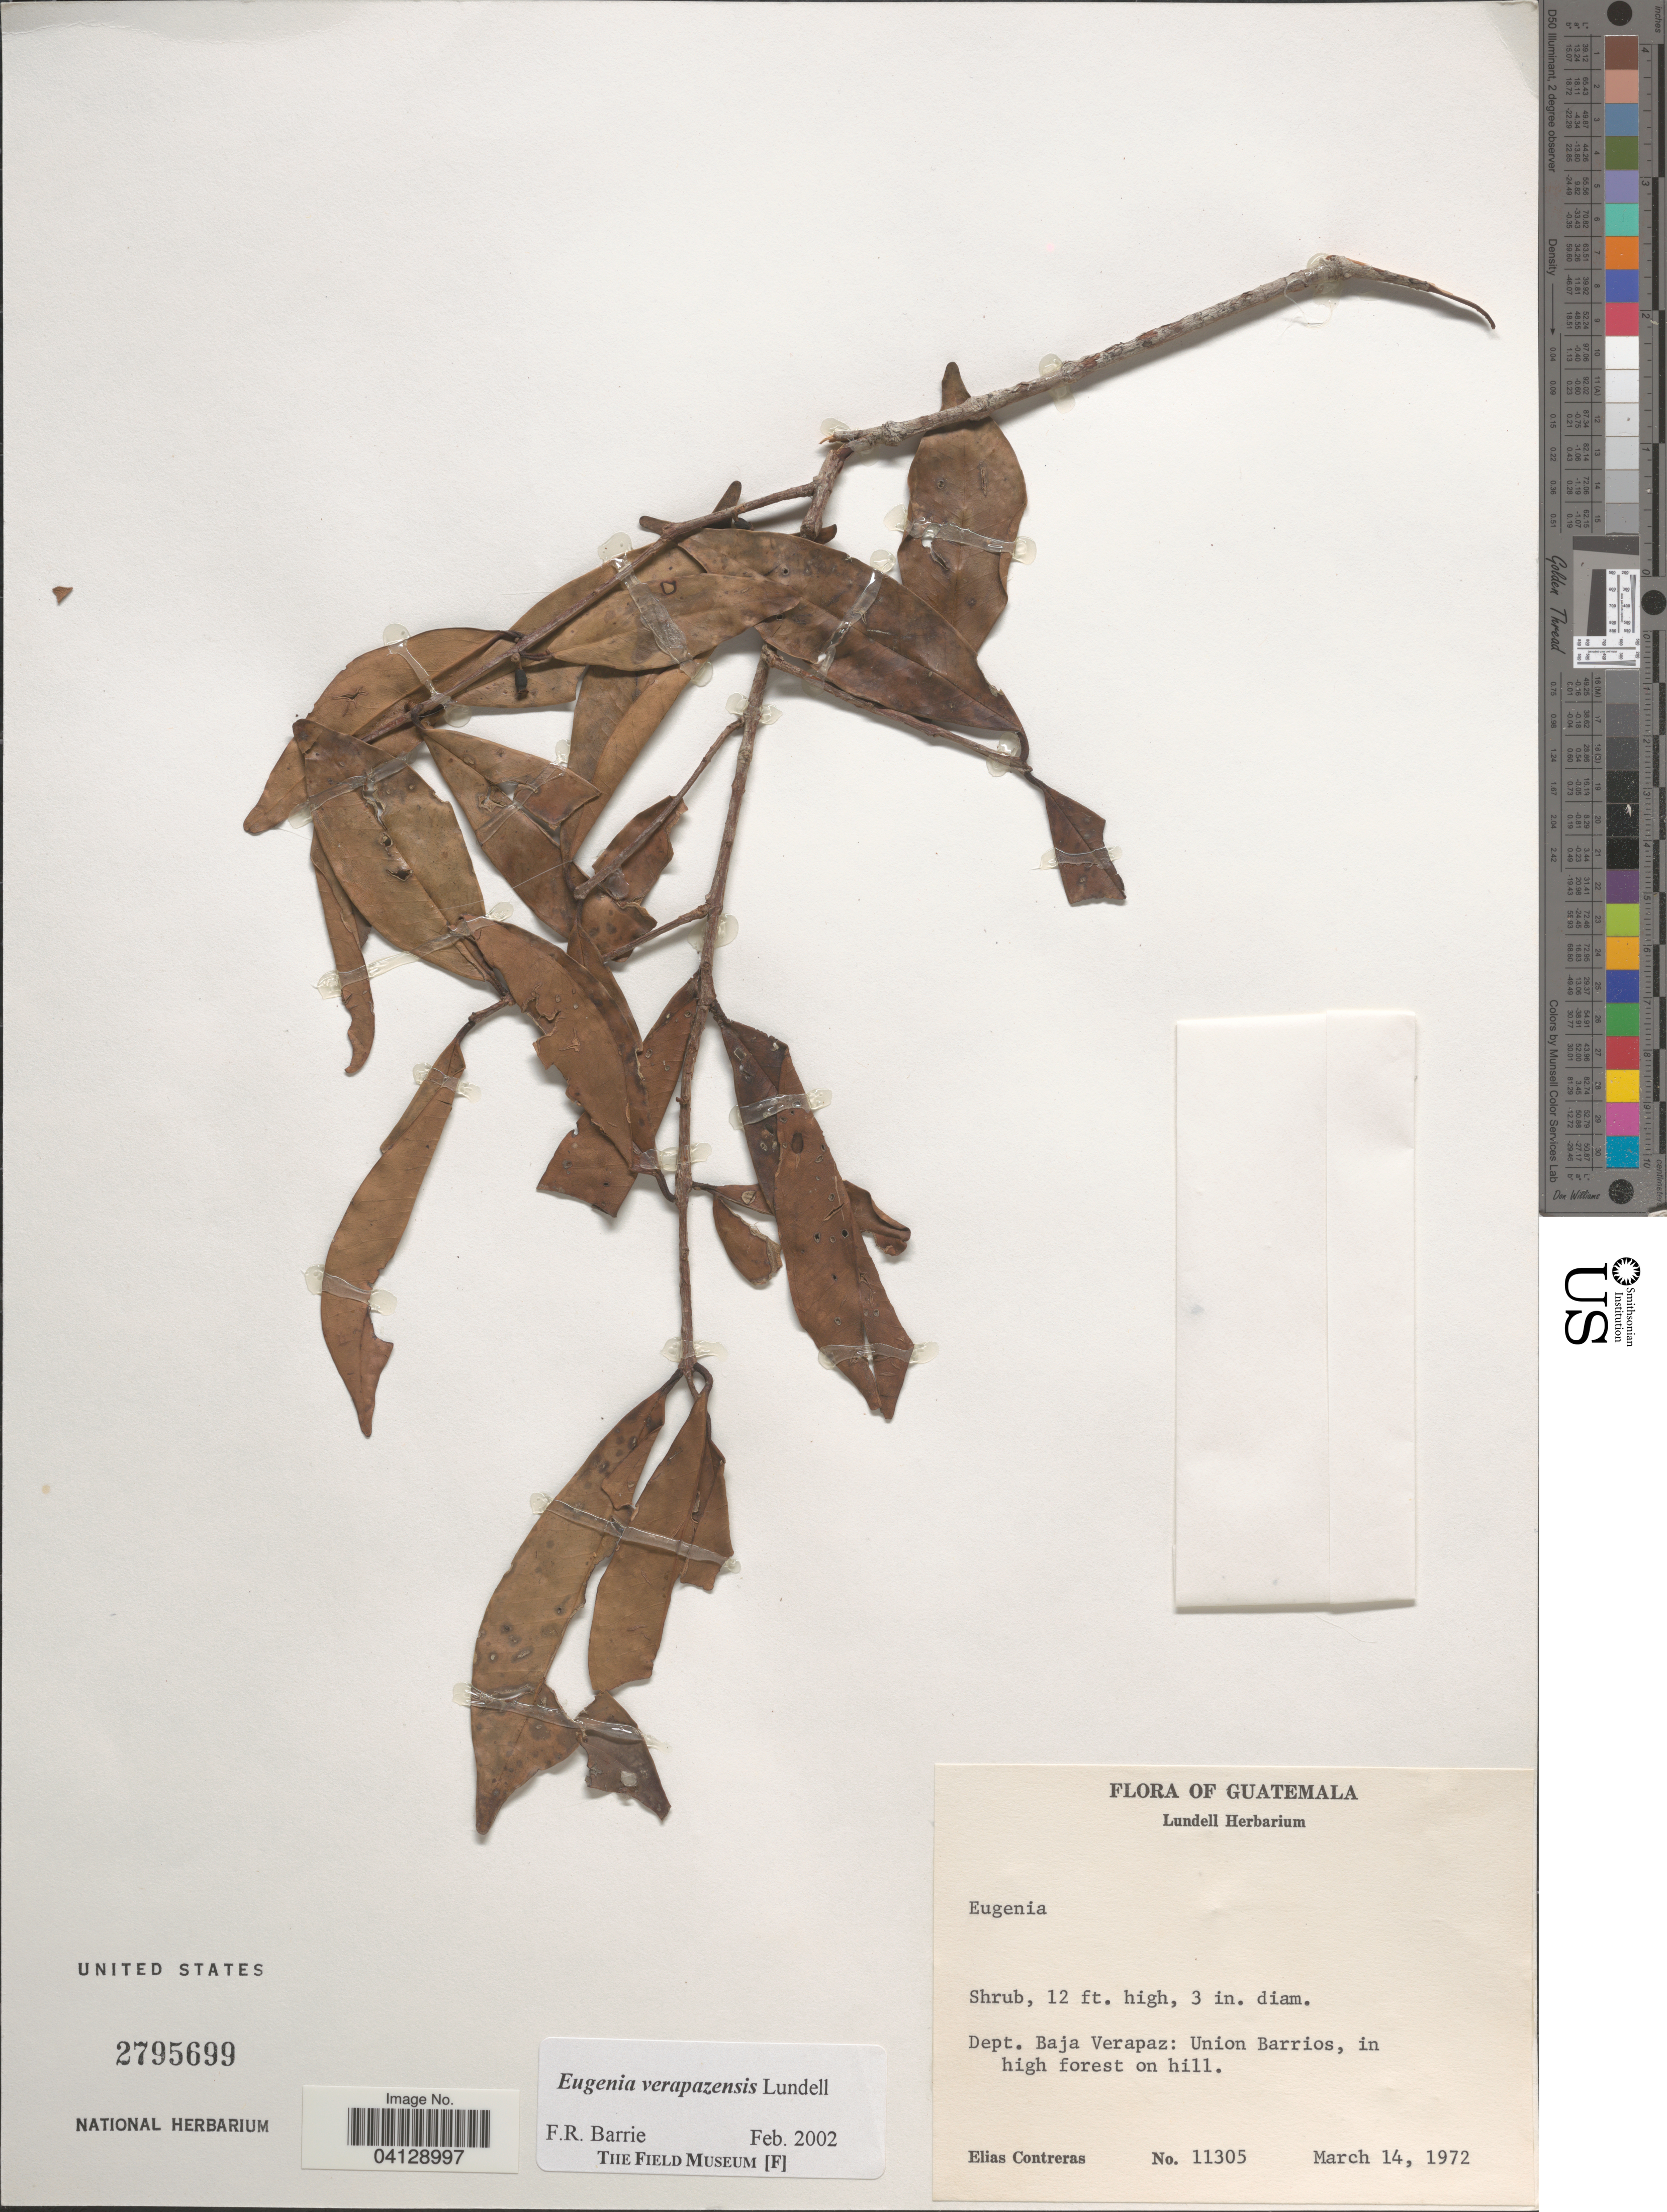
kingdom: Plantae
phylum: Tracheophyta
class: Magnoliopsida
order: Myrtales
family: Myrtaceae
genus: Eugenia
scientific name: Eugenia verapazensis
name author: Lundell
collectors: E. Contreras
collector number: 11305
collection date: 1972-03-14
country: Guatemala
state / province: Baja Verapaz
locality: Dept. Baja Verapaz: Union Barrios, in high forest on hill.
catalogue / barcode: US 2795699